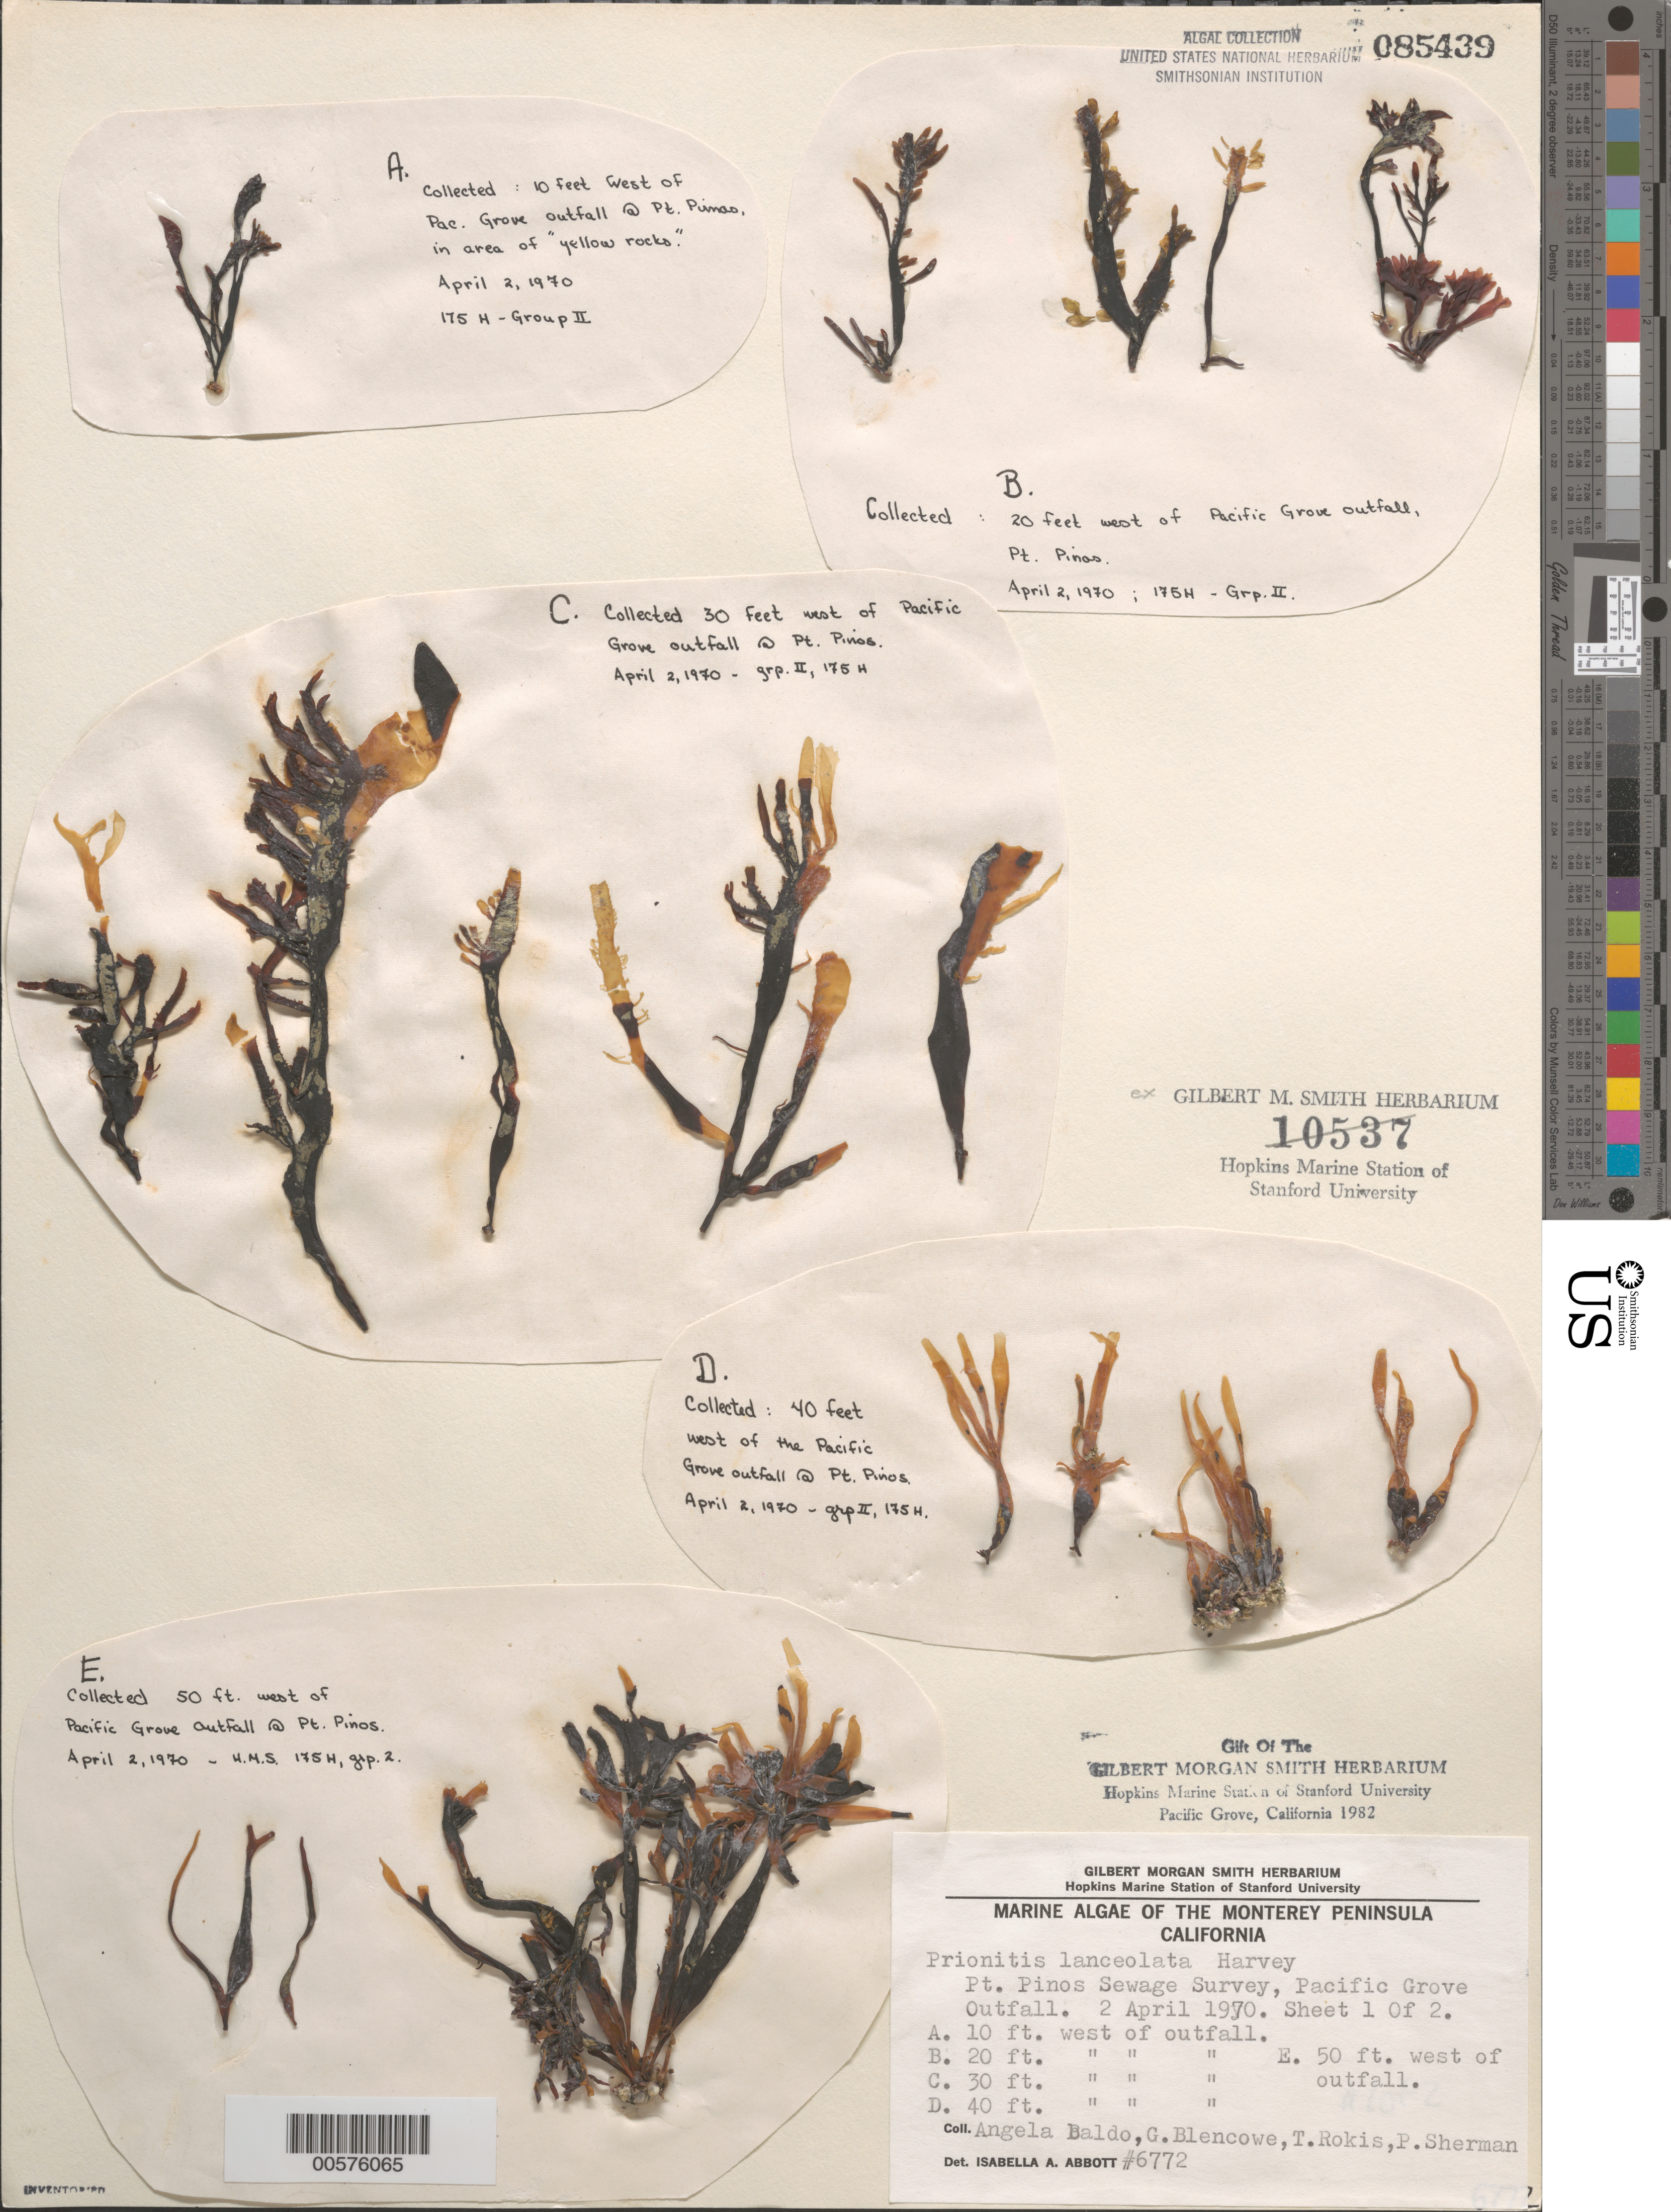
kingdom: Plantae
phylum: Rhodophyta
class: Florideophyceae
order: Cryptonemiales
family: Cryptonemiaceae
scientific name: Prionitis lanceolata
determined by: Abbott, Isabella A.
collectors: A. Baldo, G. Blencowe, T. Rokis & P. Sherman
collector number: IAA 6772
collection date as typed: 02 Apr 1970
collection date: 1970-04-02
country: United States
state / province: California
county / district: Monterey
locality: Point Pinos, west of Pacific Grove outfall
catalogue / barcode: US 85439